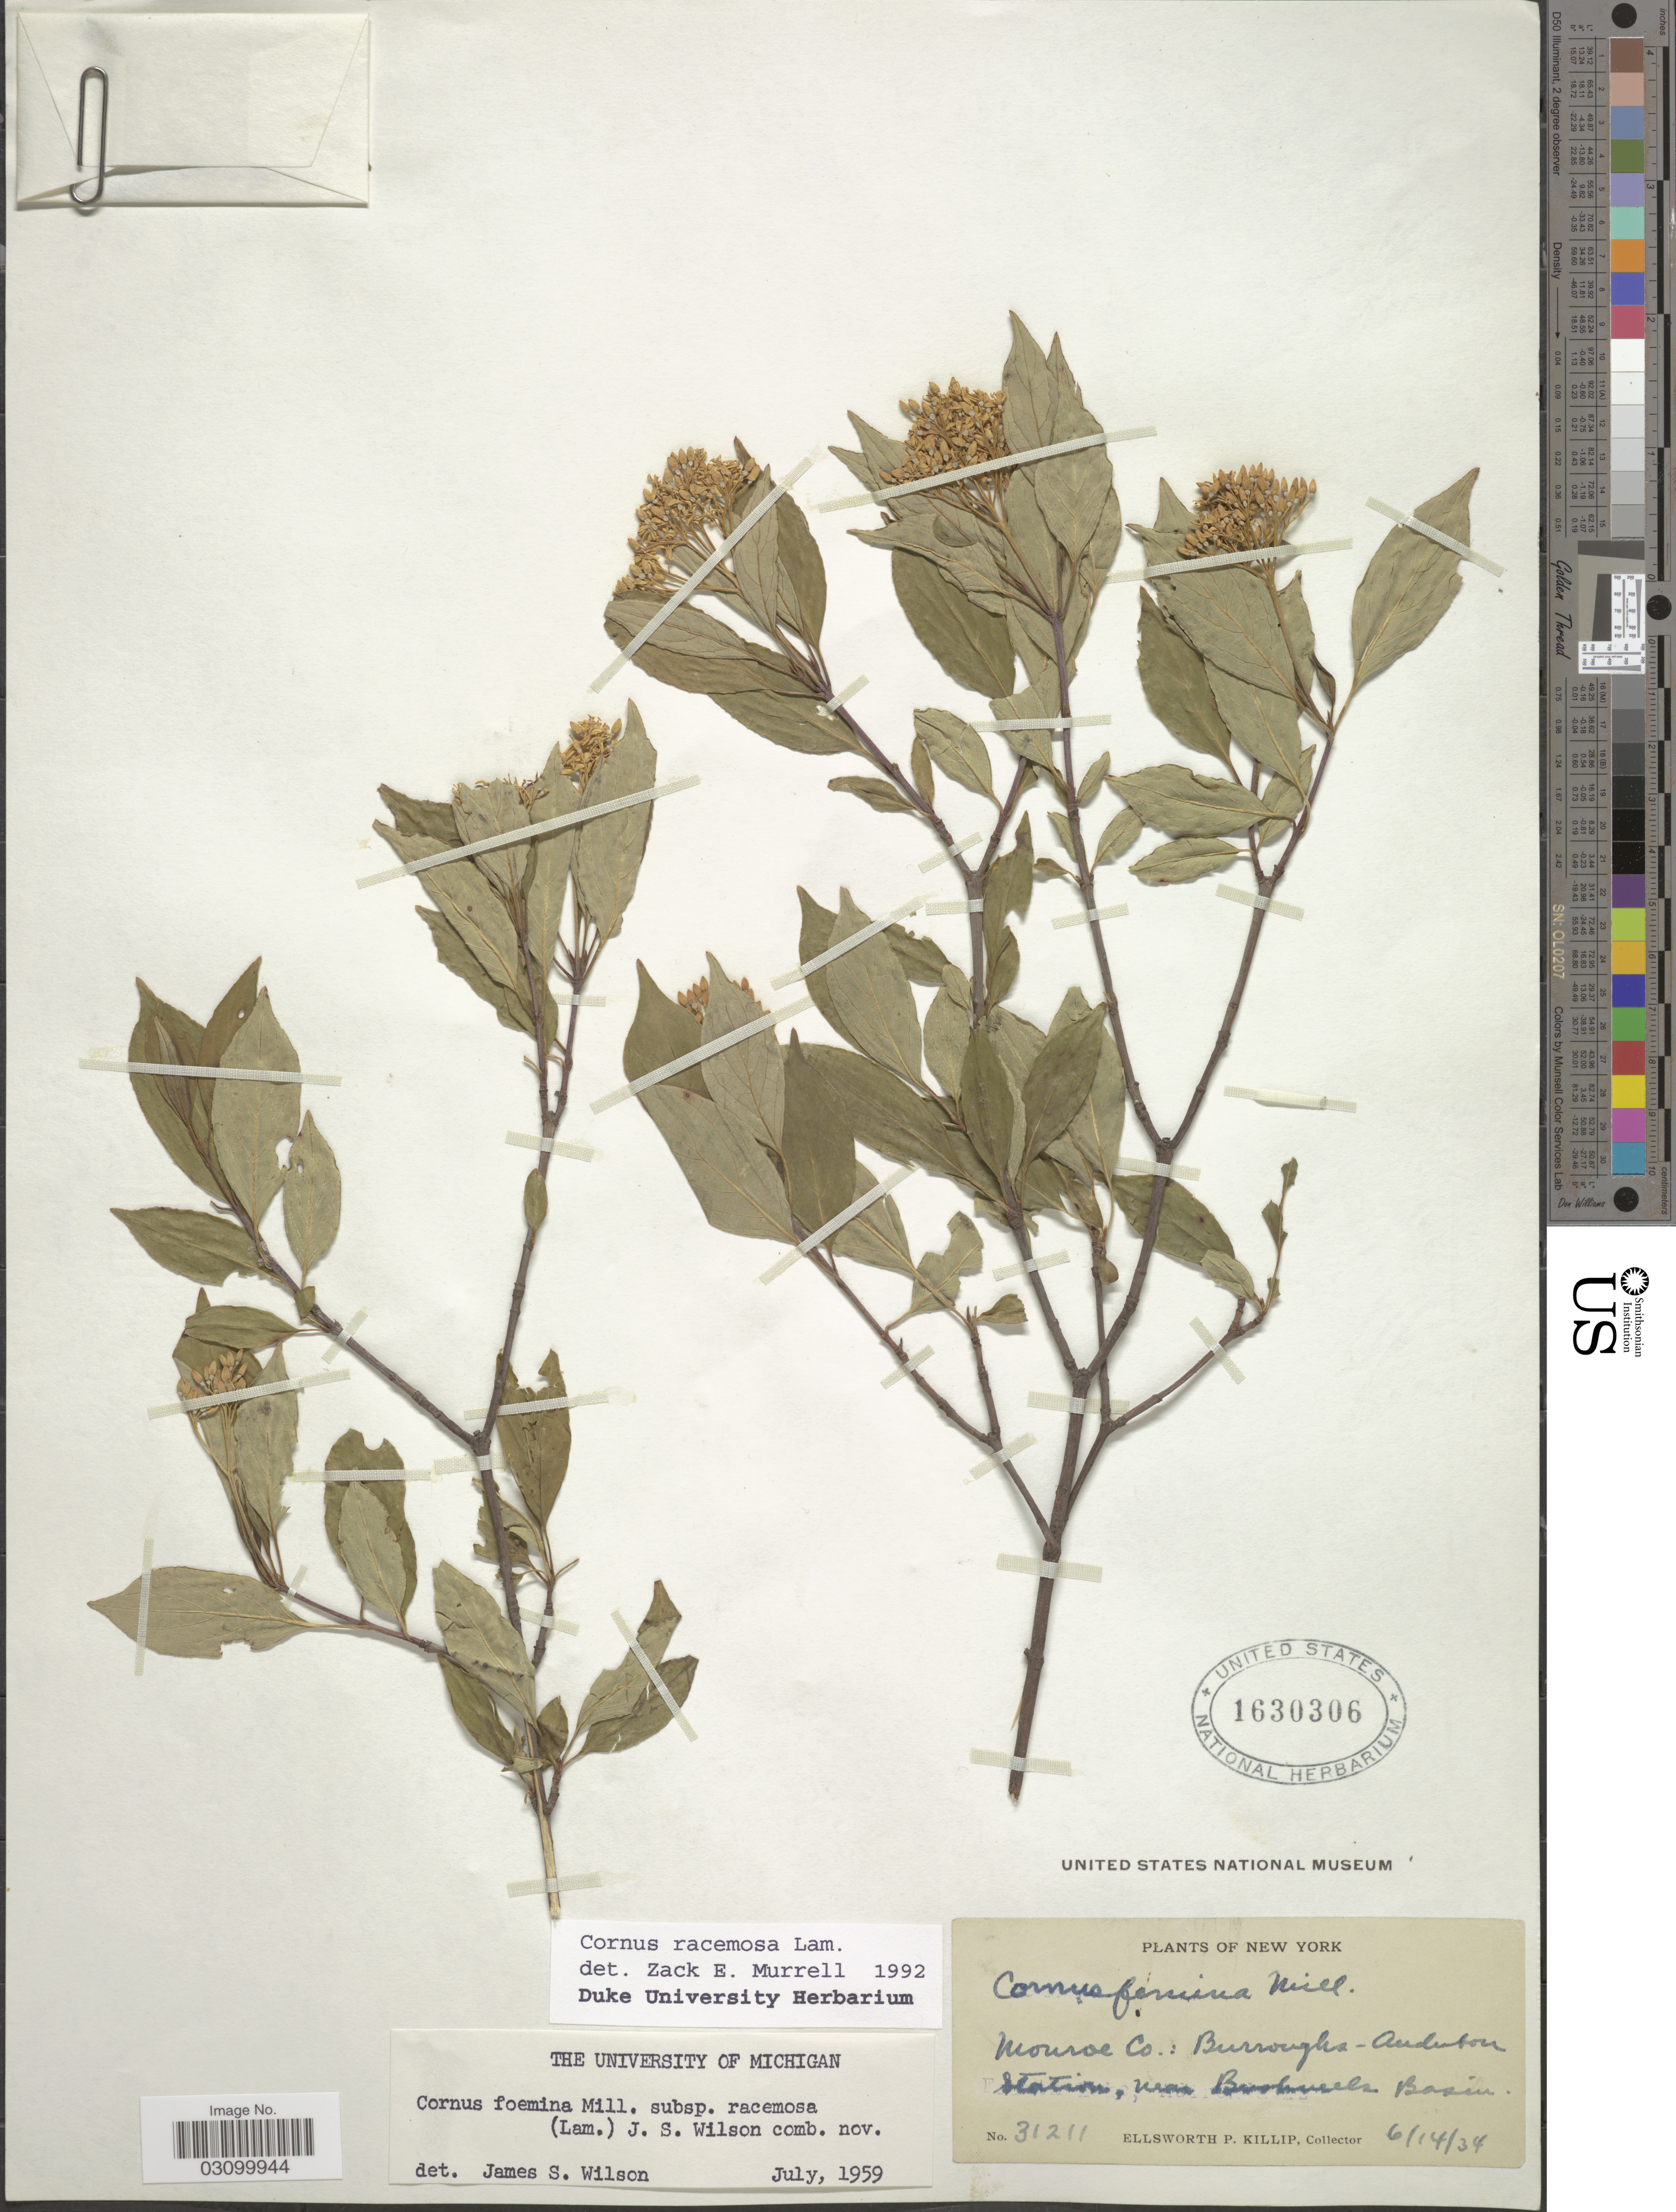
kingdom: Plantae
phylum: Tracheophyta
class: Magnoliopsida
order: Cornales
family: Cornaceae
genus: Cornus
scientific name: Cornus racemosa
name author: Lam.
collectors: E. P. Killip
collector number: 31211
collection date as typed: Transcribed d/m/y: 14/6/34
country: United States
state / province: New York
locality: Monroe Co.: Burroughs - Audubon station, near Bushnell's Basin.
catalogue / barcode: US 1630306